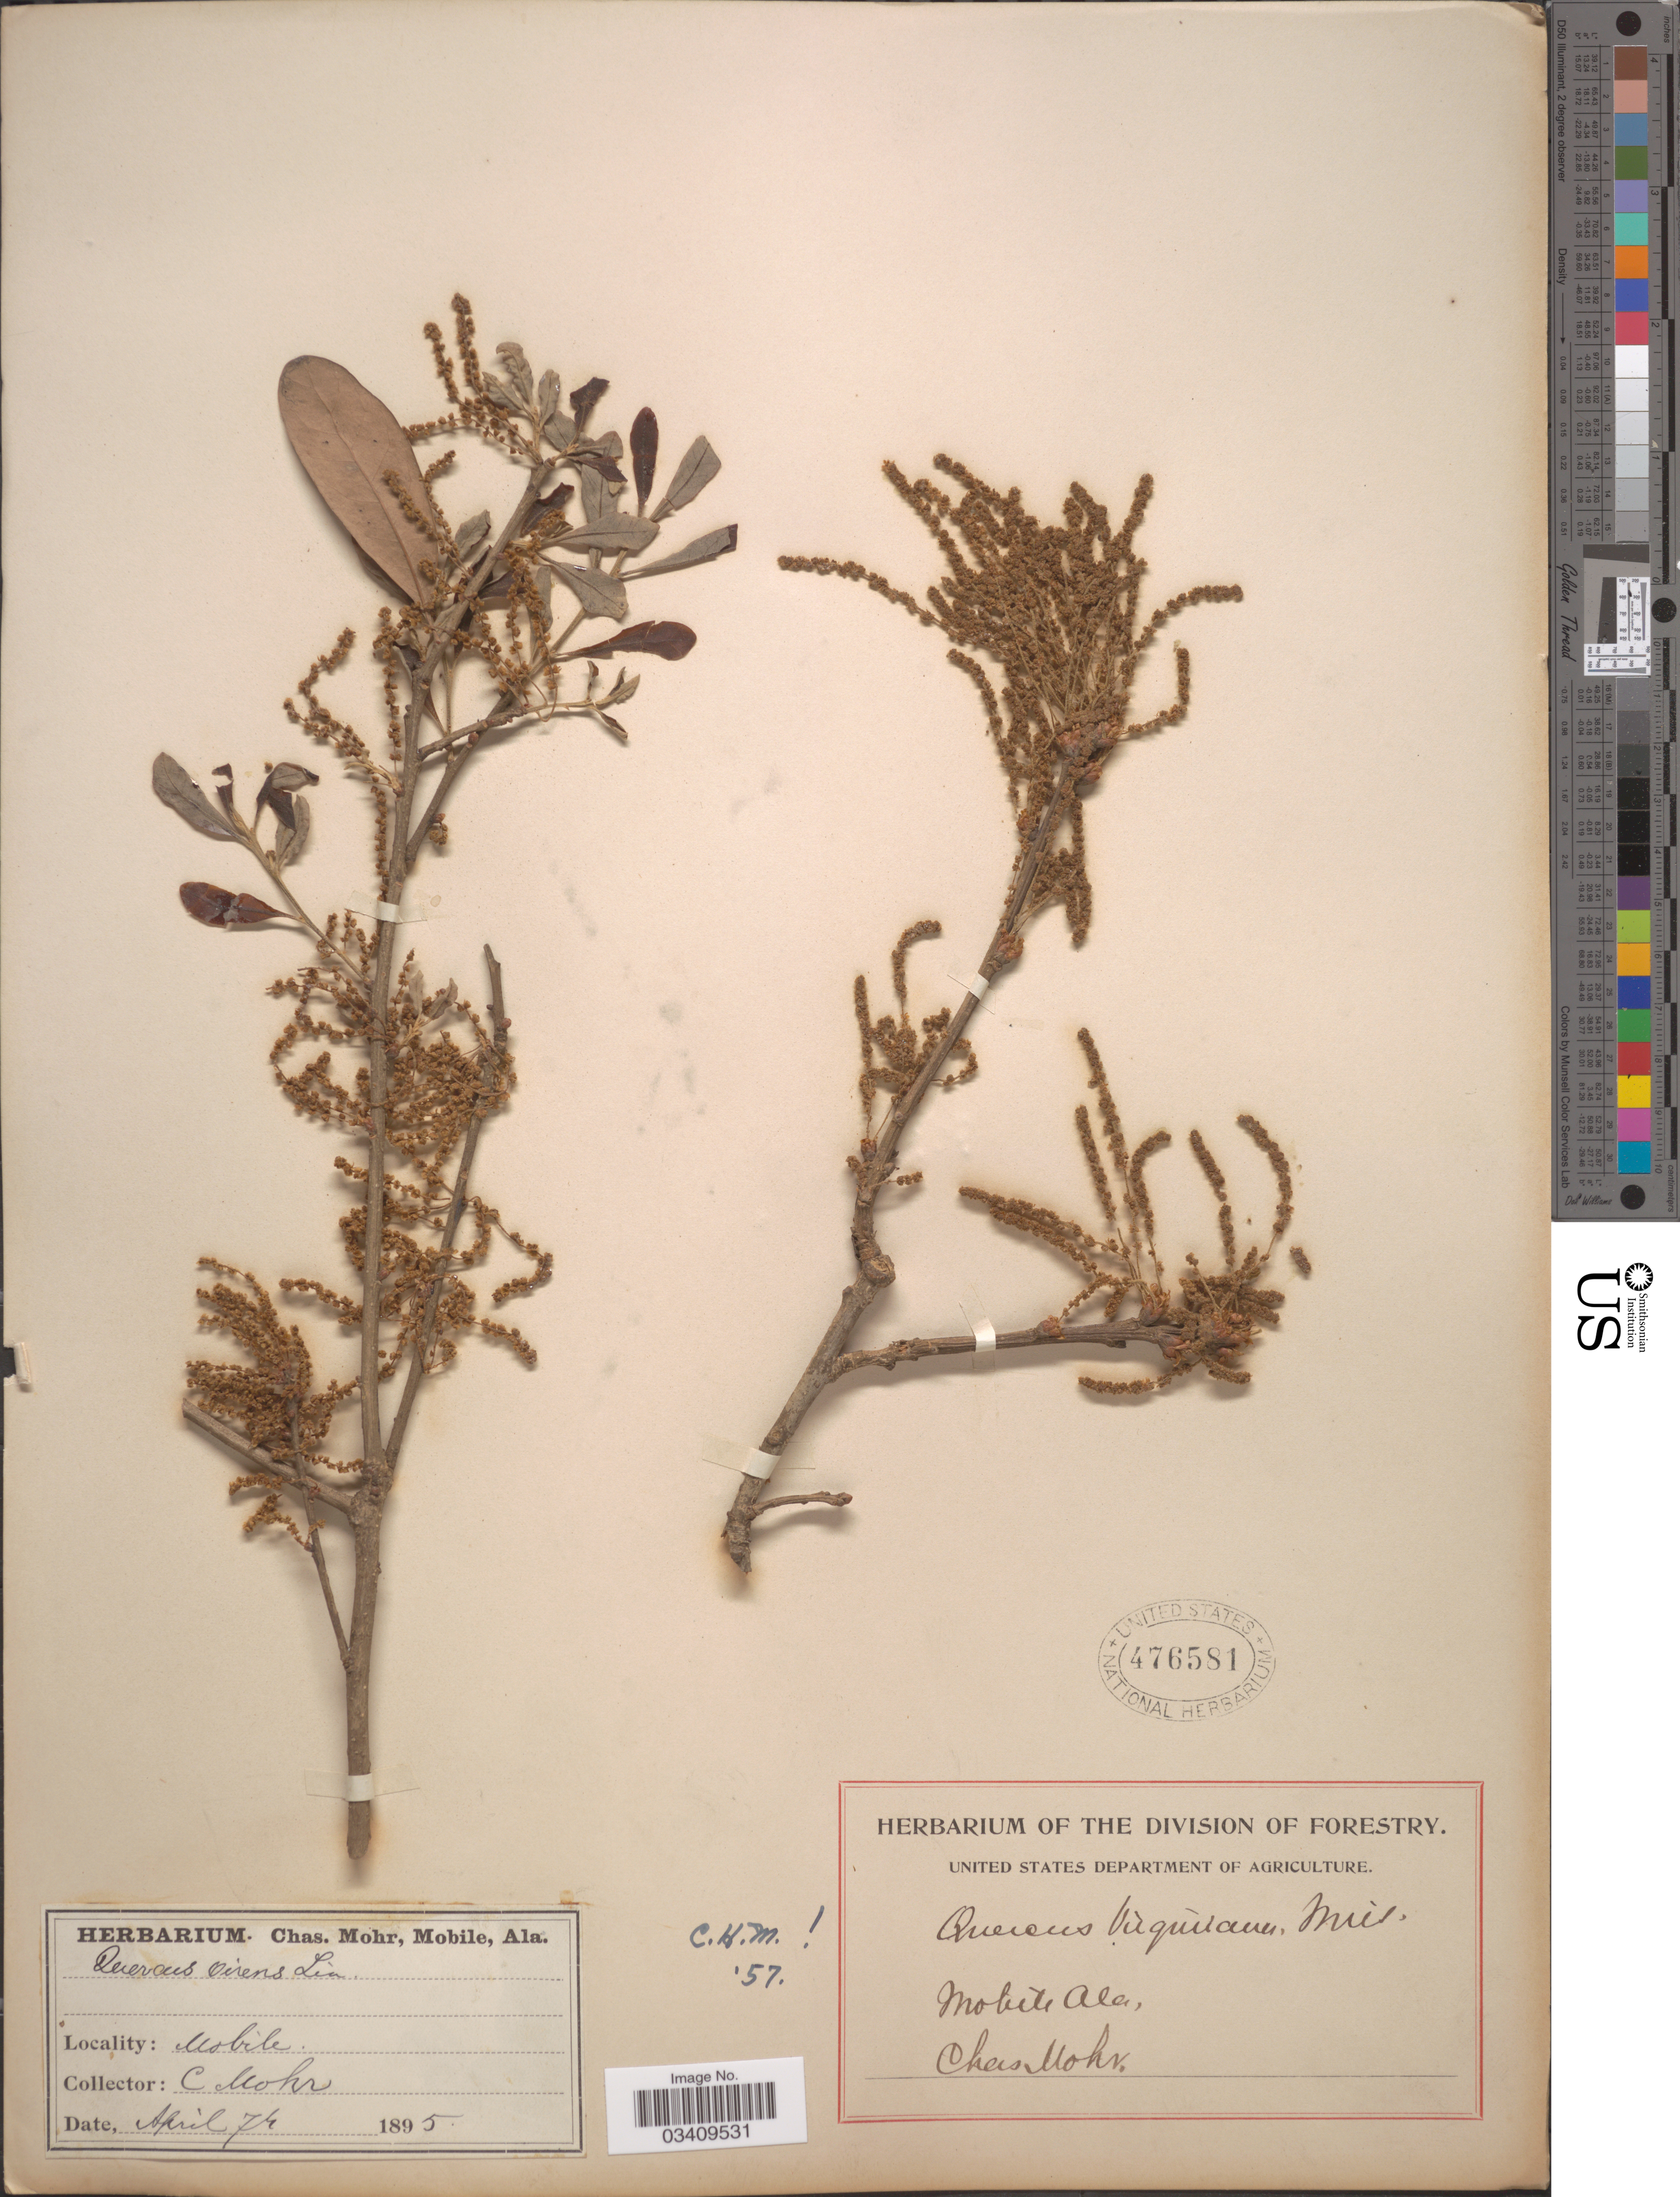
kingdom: Plantae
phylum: Tracheophyta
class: Magnoliopsida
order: Fagales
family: Fagaceae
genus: Quercus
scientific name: Quercus virginiana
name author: Mill.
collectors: Mohr, C. T. (herbarium)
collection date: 1895-04-07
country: United States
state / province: Alabama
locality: Mobile.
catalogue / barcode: US 476581